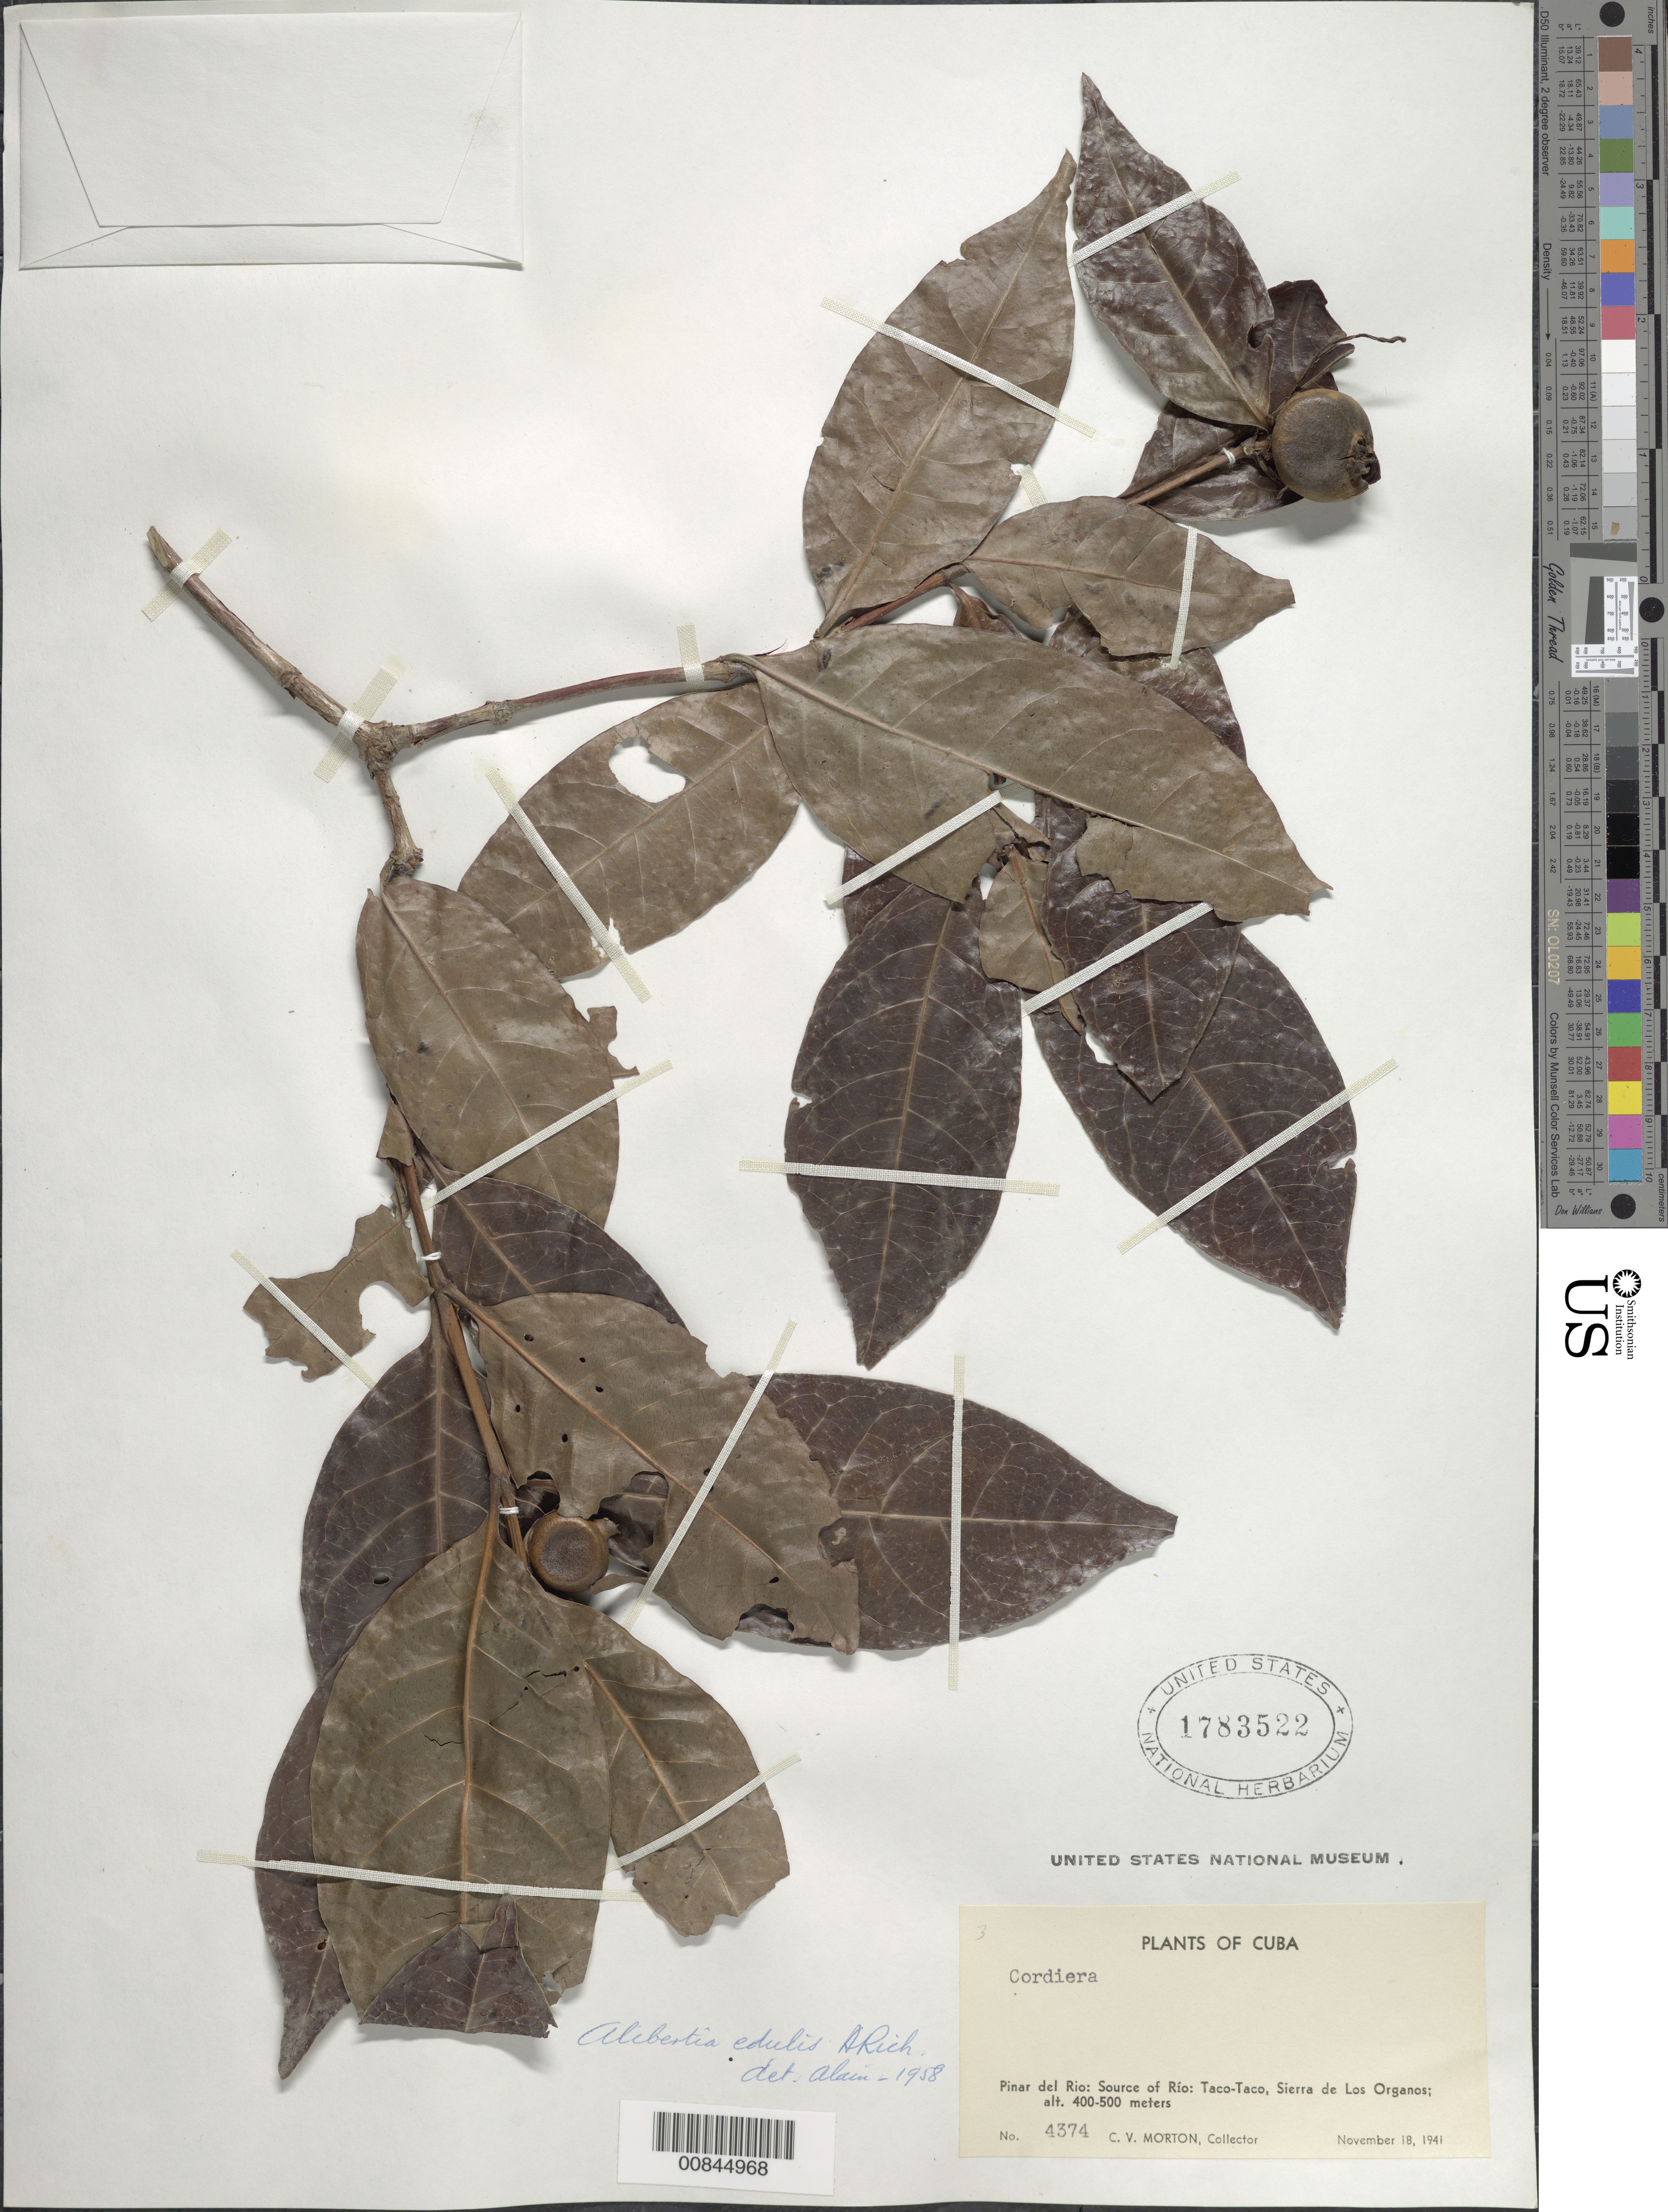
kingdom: Plantae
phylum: Tracheophyta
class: Magnoliopsida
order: Gentianales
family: Rubiaceae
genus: Alibertia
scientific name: Alibertia edulis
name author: (Rich.) A. Rich. ex DC.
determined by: Liogier, Alain H.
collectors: C. V. Morton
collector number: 4374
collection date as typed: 18 Nov 1941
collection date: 1941-11-18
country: Cuba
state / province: Pinar del Río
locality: Source of Rio: Taco-Taco, Sierra de Los Organos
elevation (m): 400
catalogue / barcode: US 1783522